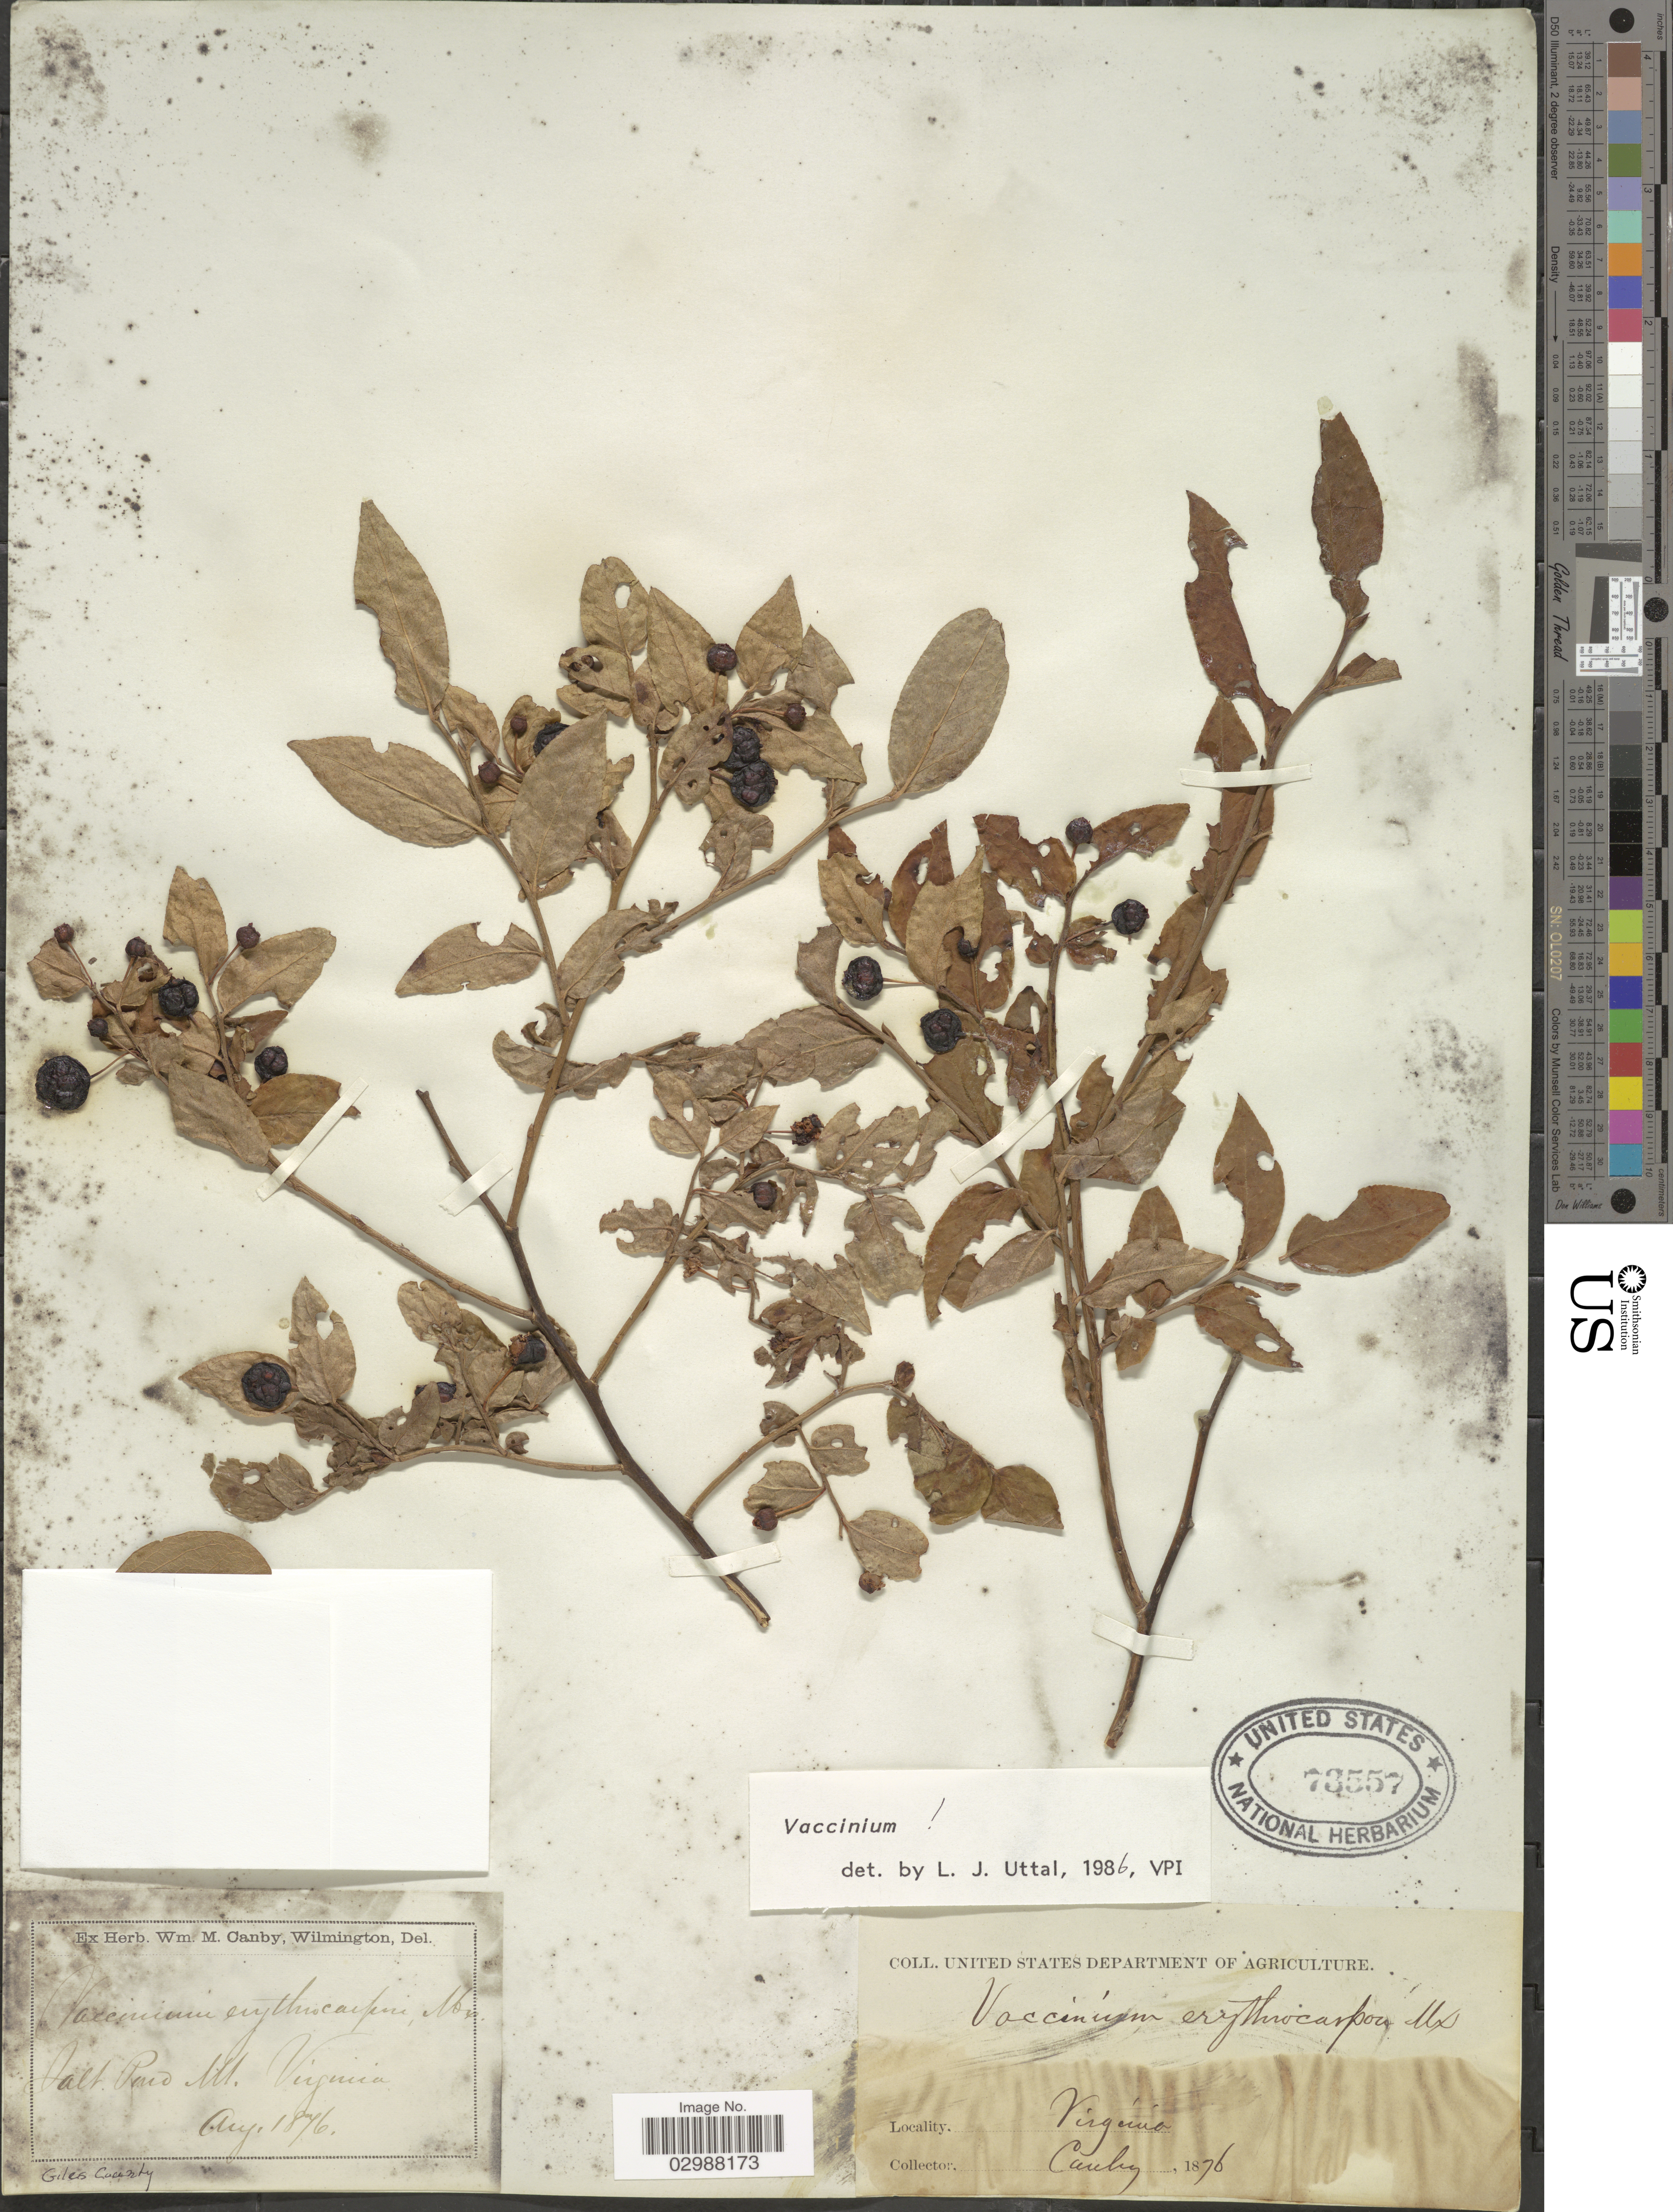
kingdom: Plantae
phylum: Tracheophyta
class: Magnoliopsida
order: Ericales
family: Ericaceae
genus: Vaccinium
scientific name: Vaccinium erythrocarpum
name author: Michx.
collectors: W. M. Canby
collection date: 1876-08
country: United States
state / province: Virginia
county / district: Giles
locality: Salt Pond Mt. Giles County.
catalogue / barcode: US 73557